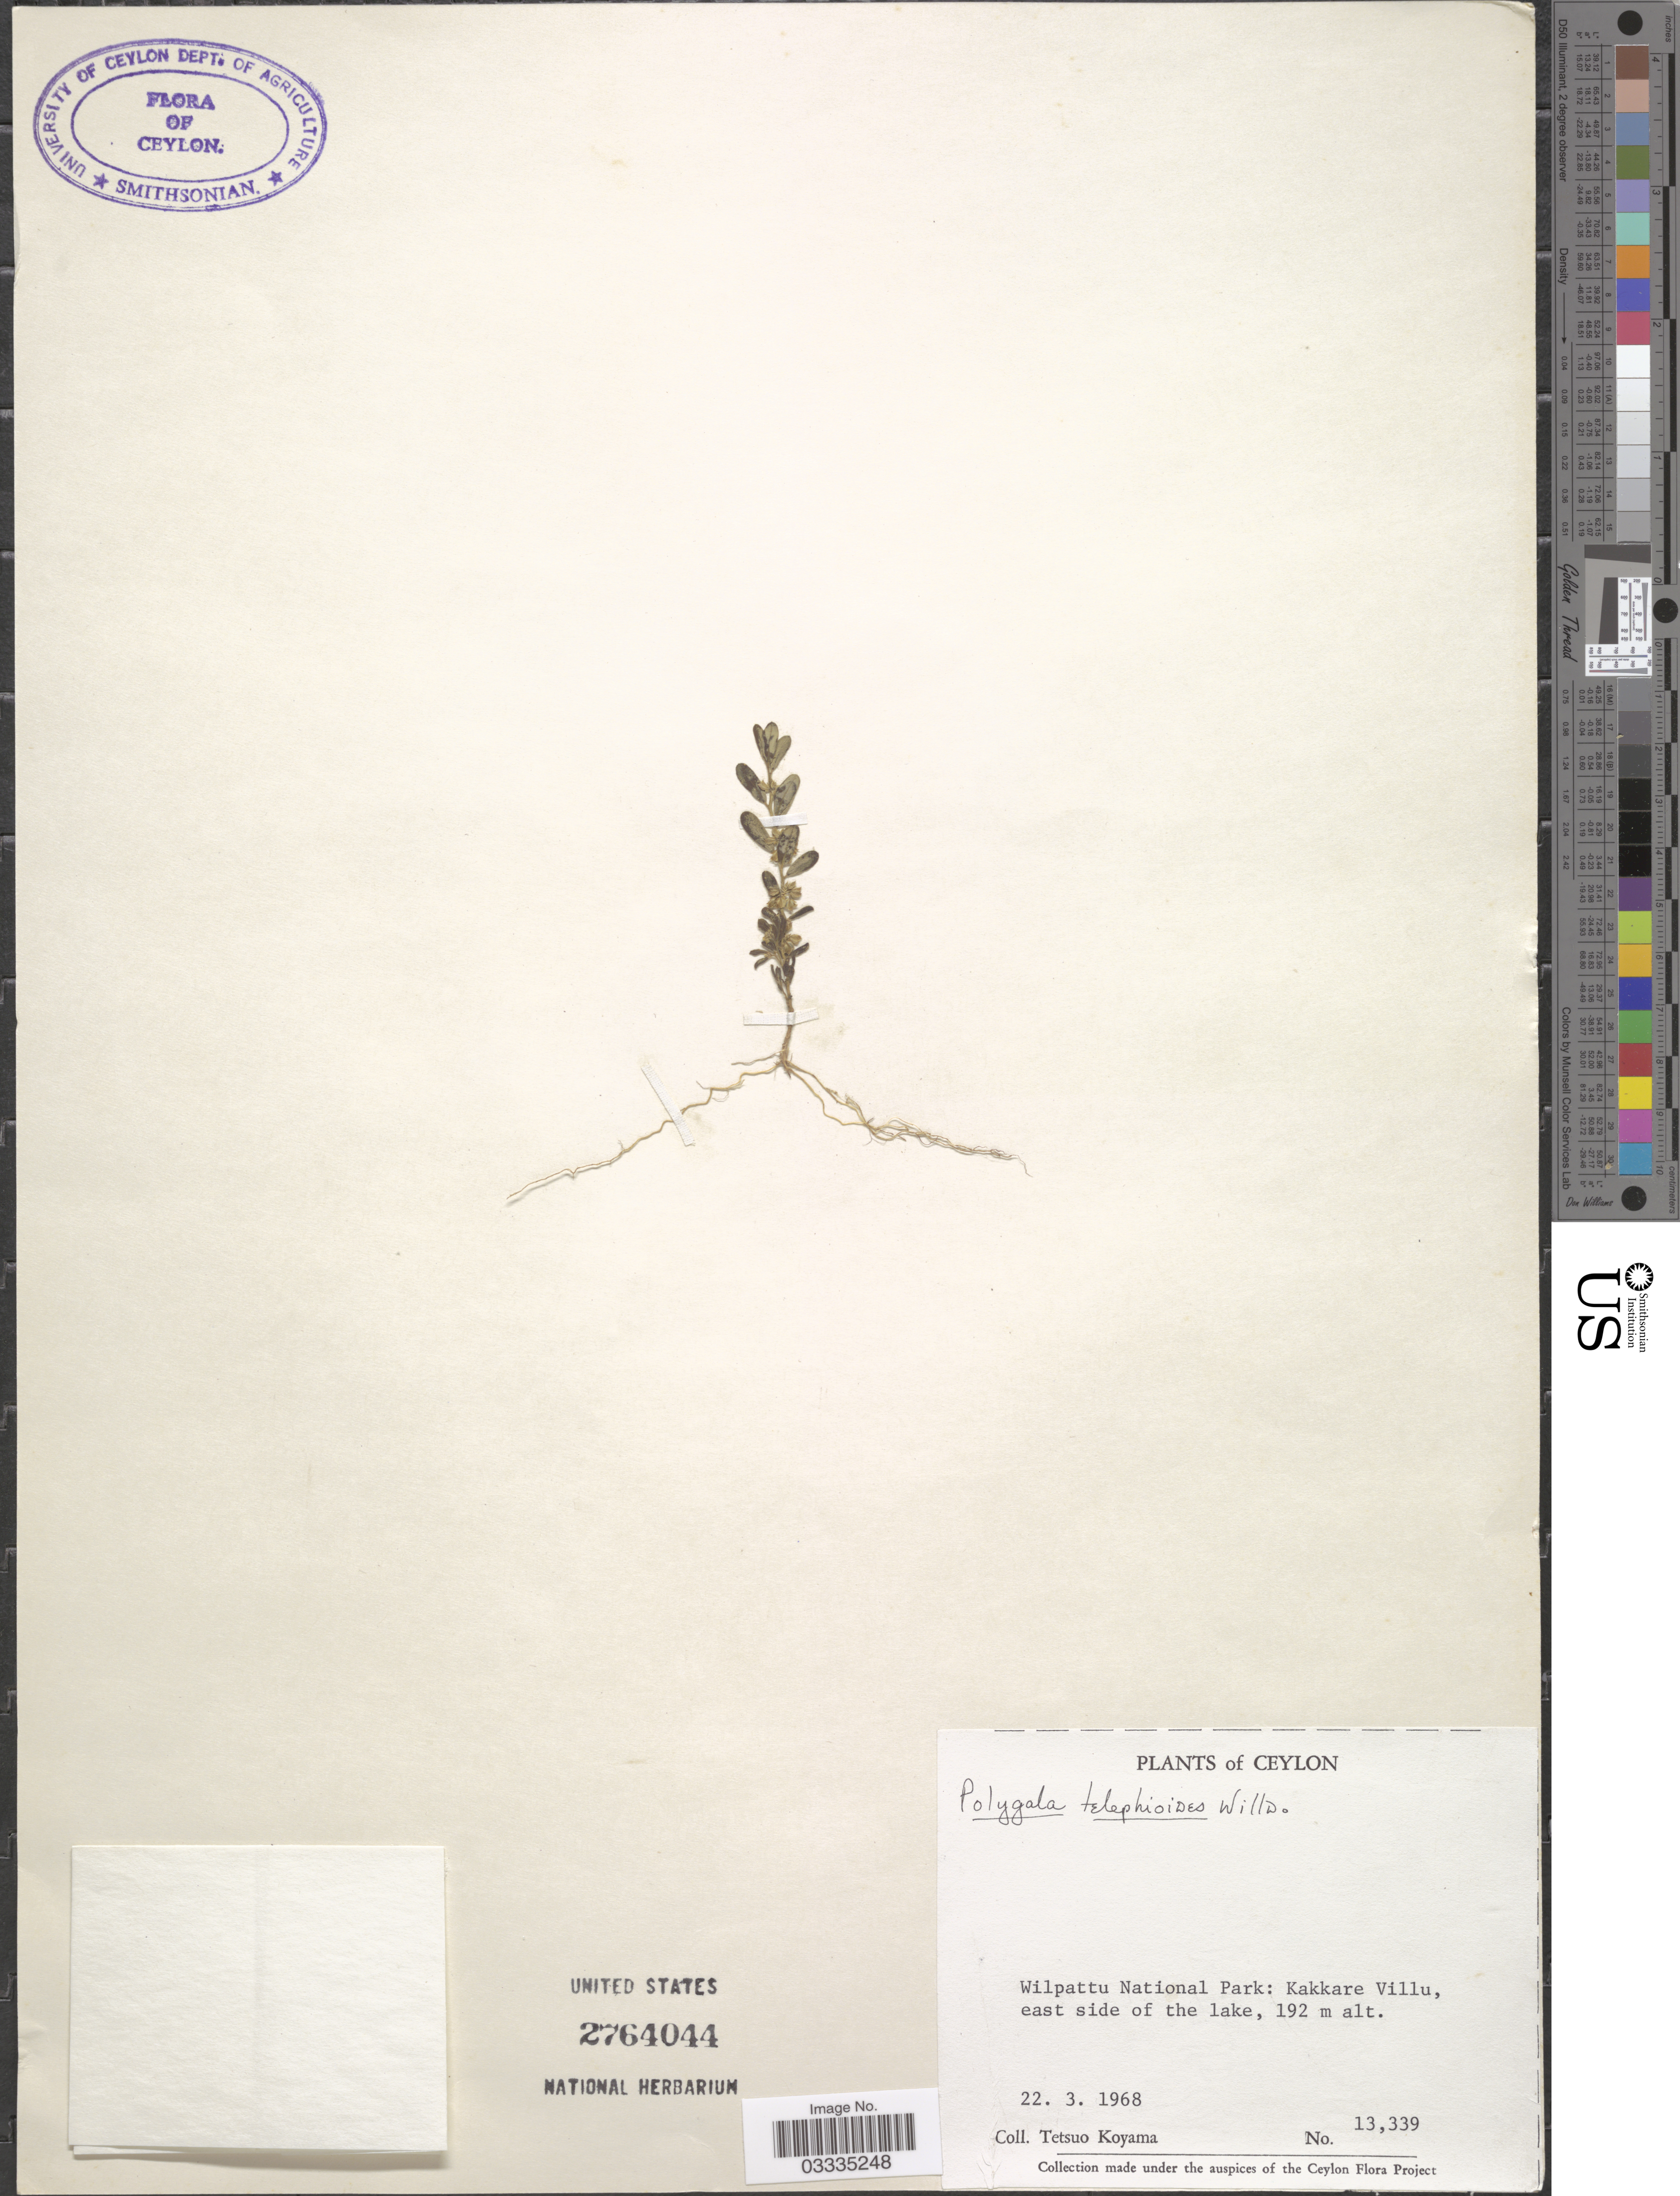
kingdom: Plantae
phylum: Tracheophyta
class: Magnoliopsida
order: Fabales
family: Polygalaceae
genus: Polygala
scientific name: Polygala telephioides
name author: Willd.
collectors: T. Koyama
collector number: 13339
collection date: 1968-03-22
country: Sri Lanka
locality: Ceylon. Wilpattu National Park: Kakkare Villu, east side of the lake.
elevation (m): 192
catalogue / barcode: US 2764044